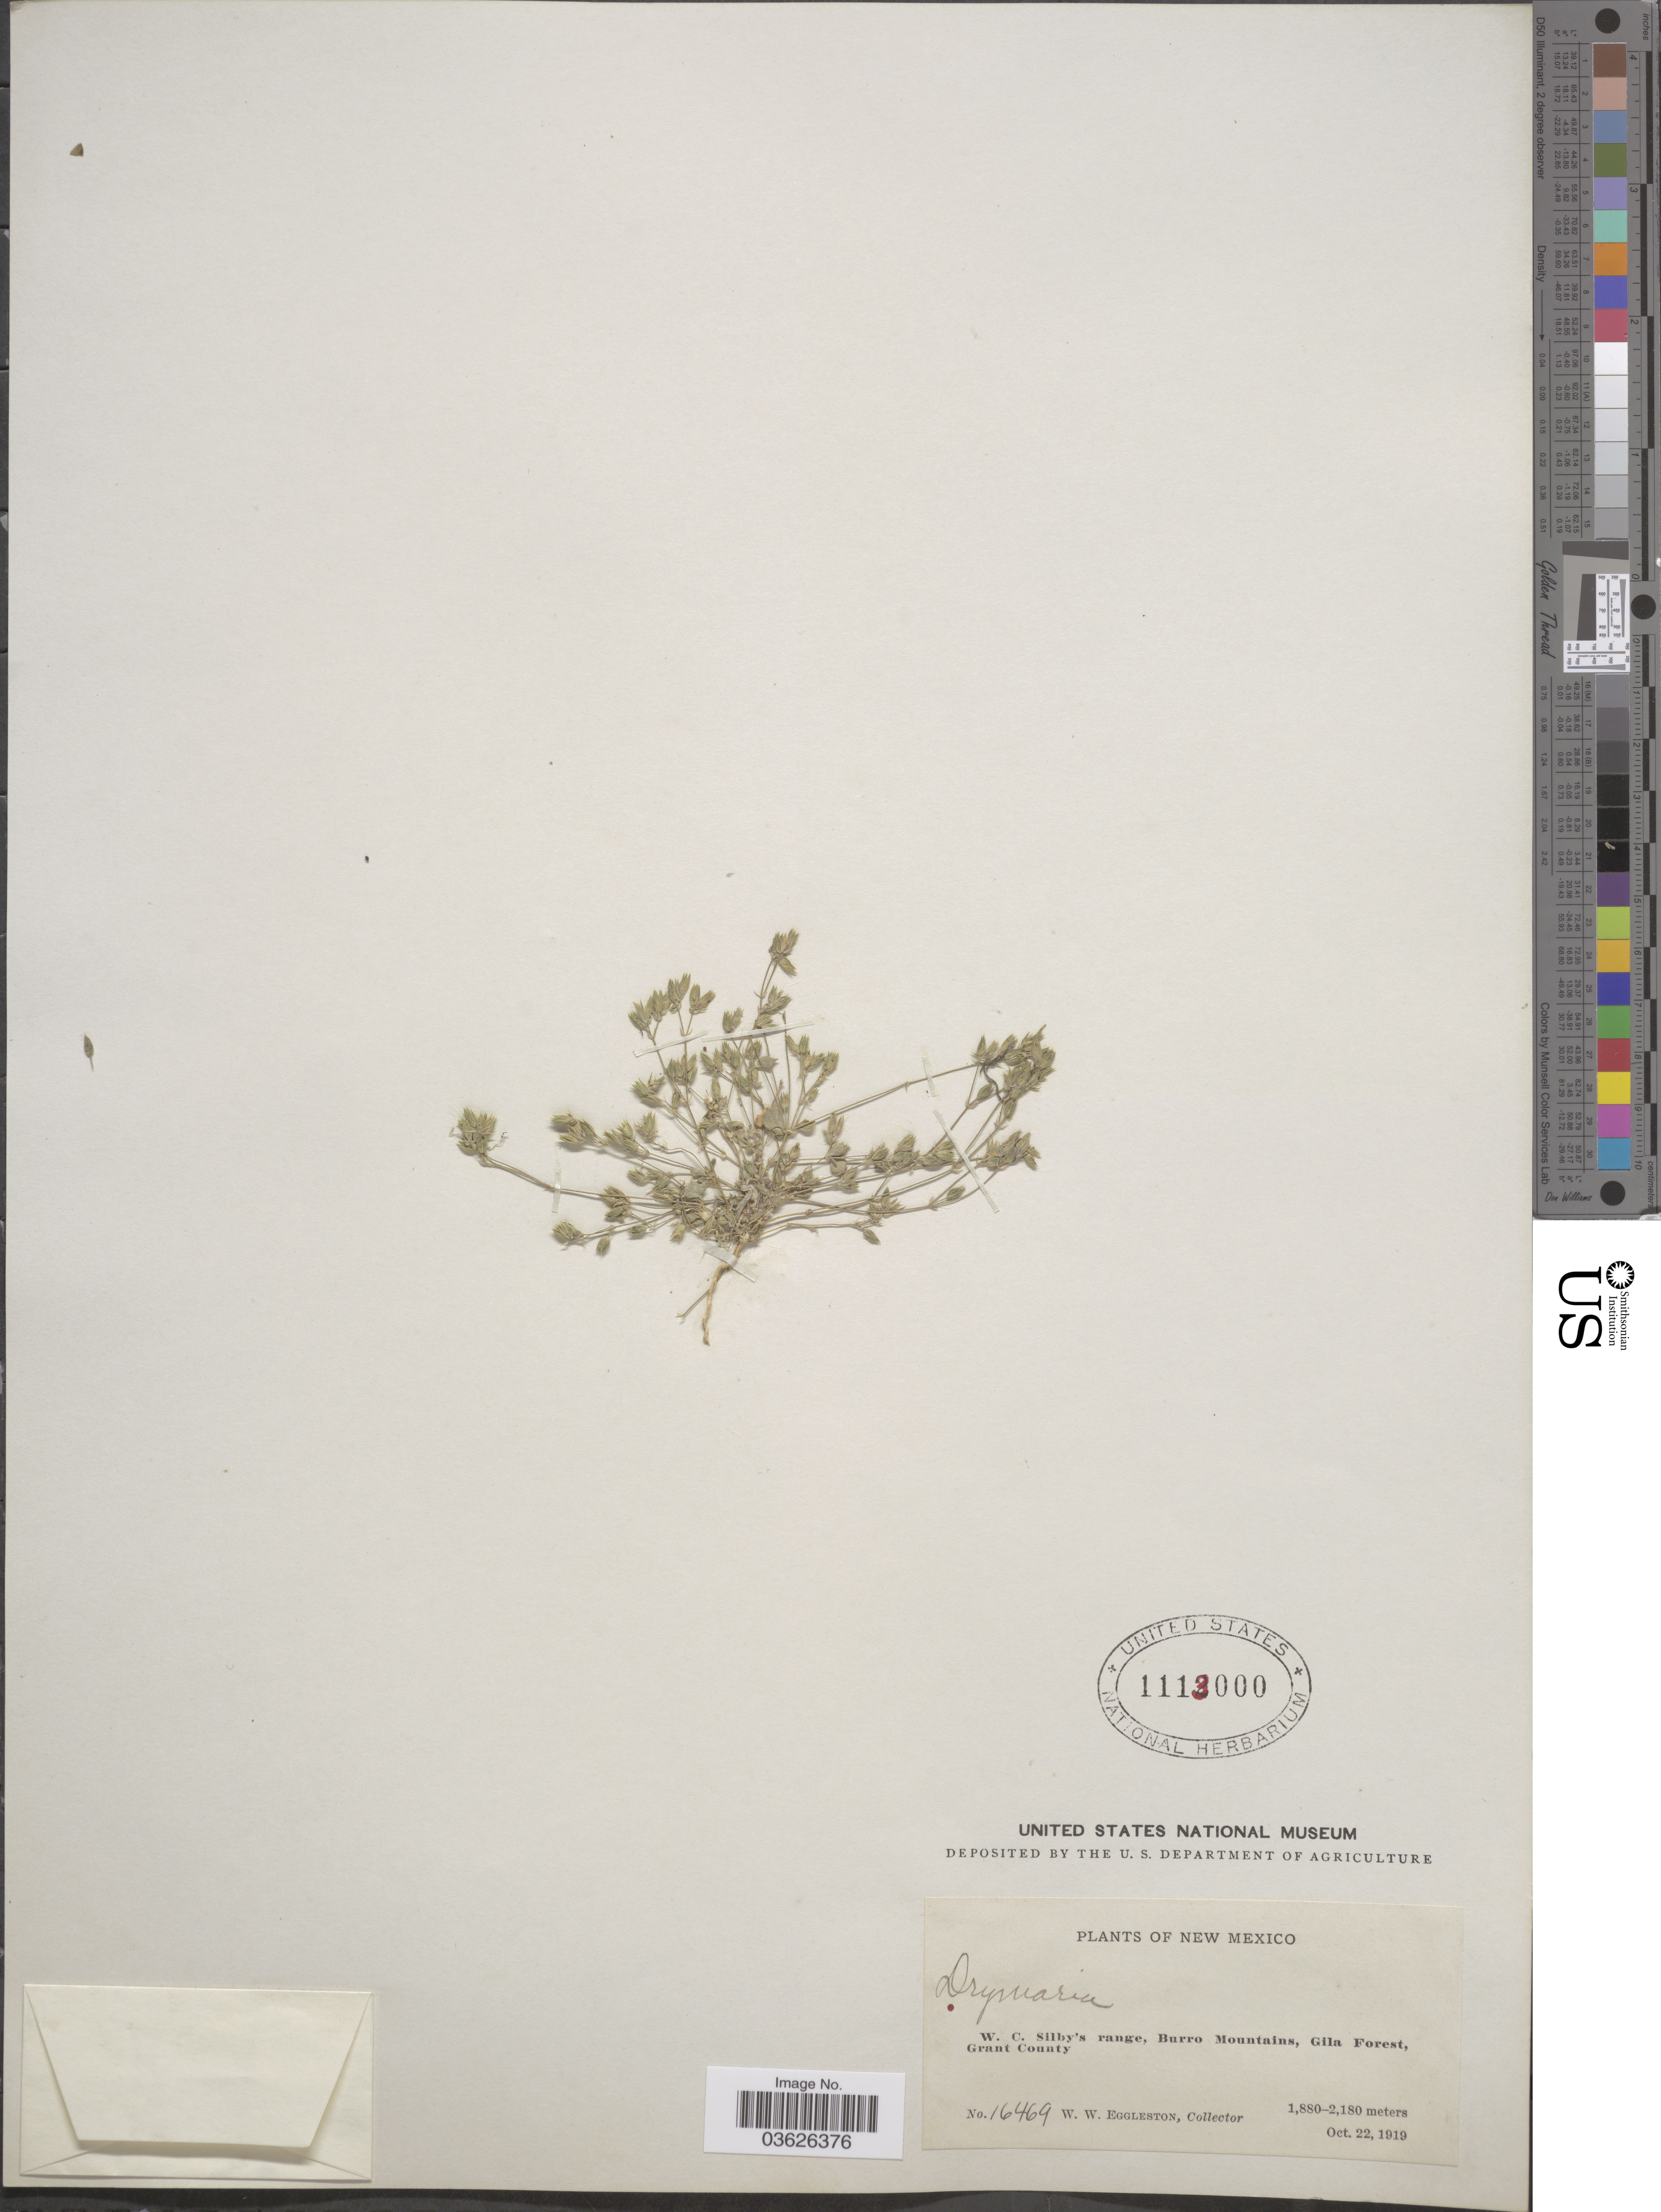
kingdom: Plantae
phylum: Tracheophyta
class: Magnoliopsida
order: Caryophyllales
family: Caryophyllaceae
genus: Drymaria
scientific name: Drymaria fendleri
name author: S. Watson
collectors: W. W. Eggleston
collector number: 16469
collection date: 1919-10-22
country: United States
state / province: New Mexico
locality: W. C. Silby's range, Burro Mountains, Gila Forest, Grant County.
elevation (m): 1880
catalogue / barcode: US 1113000